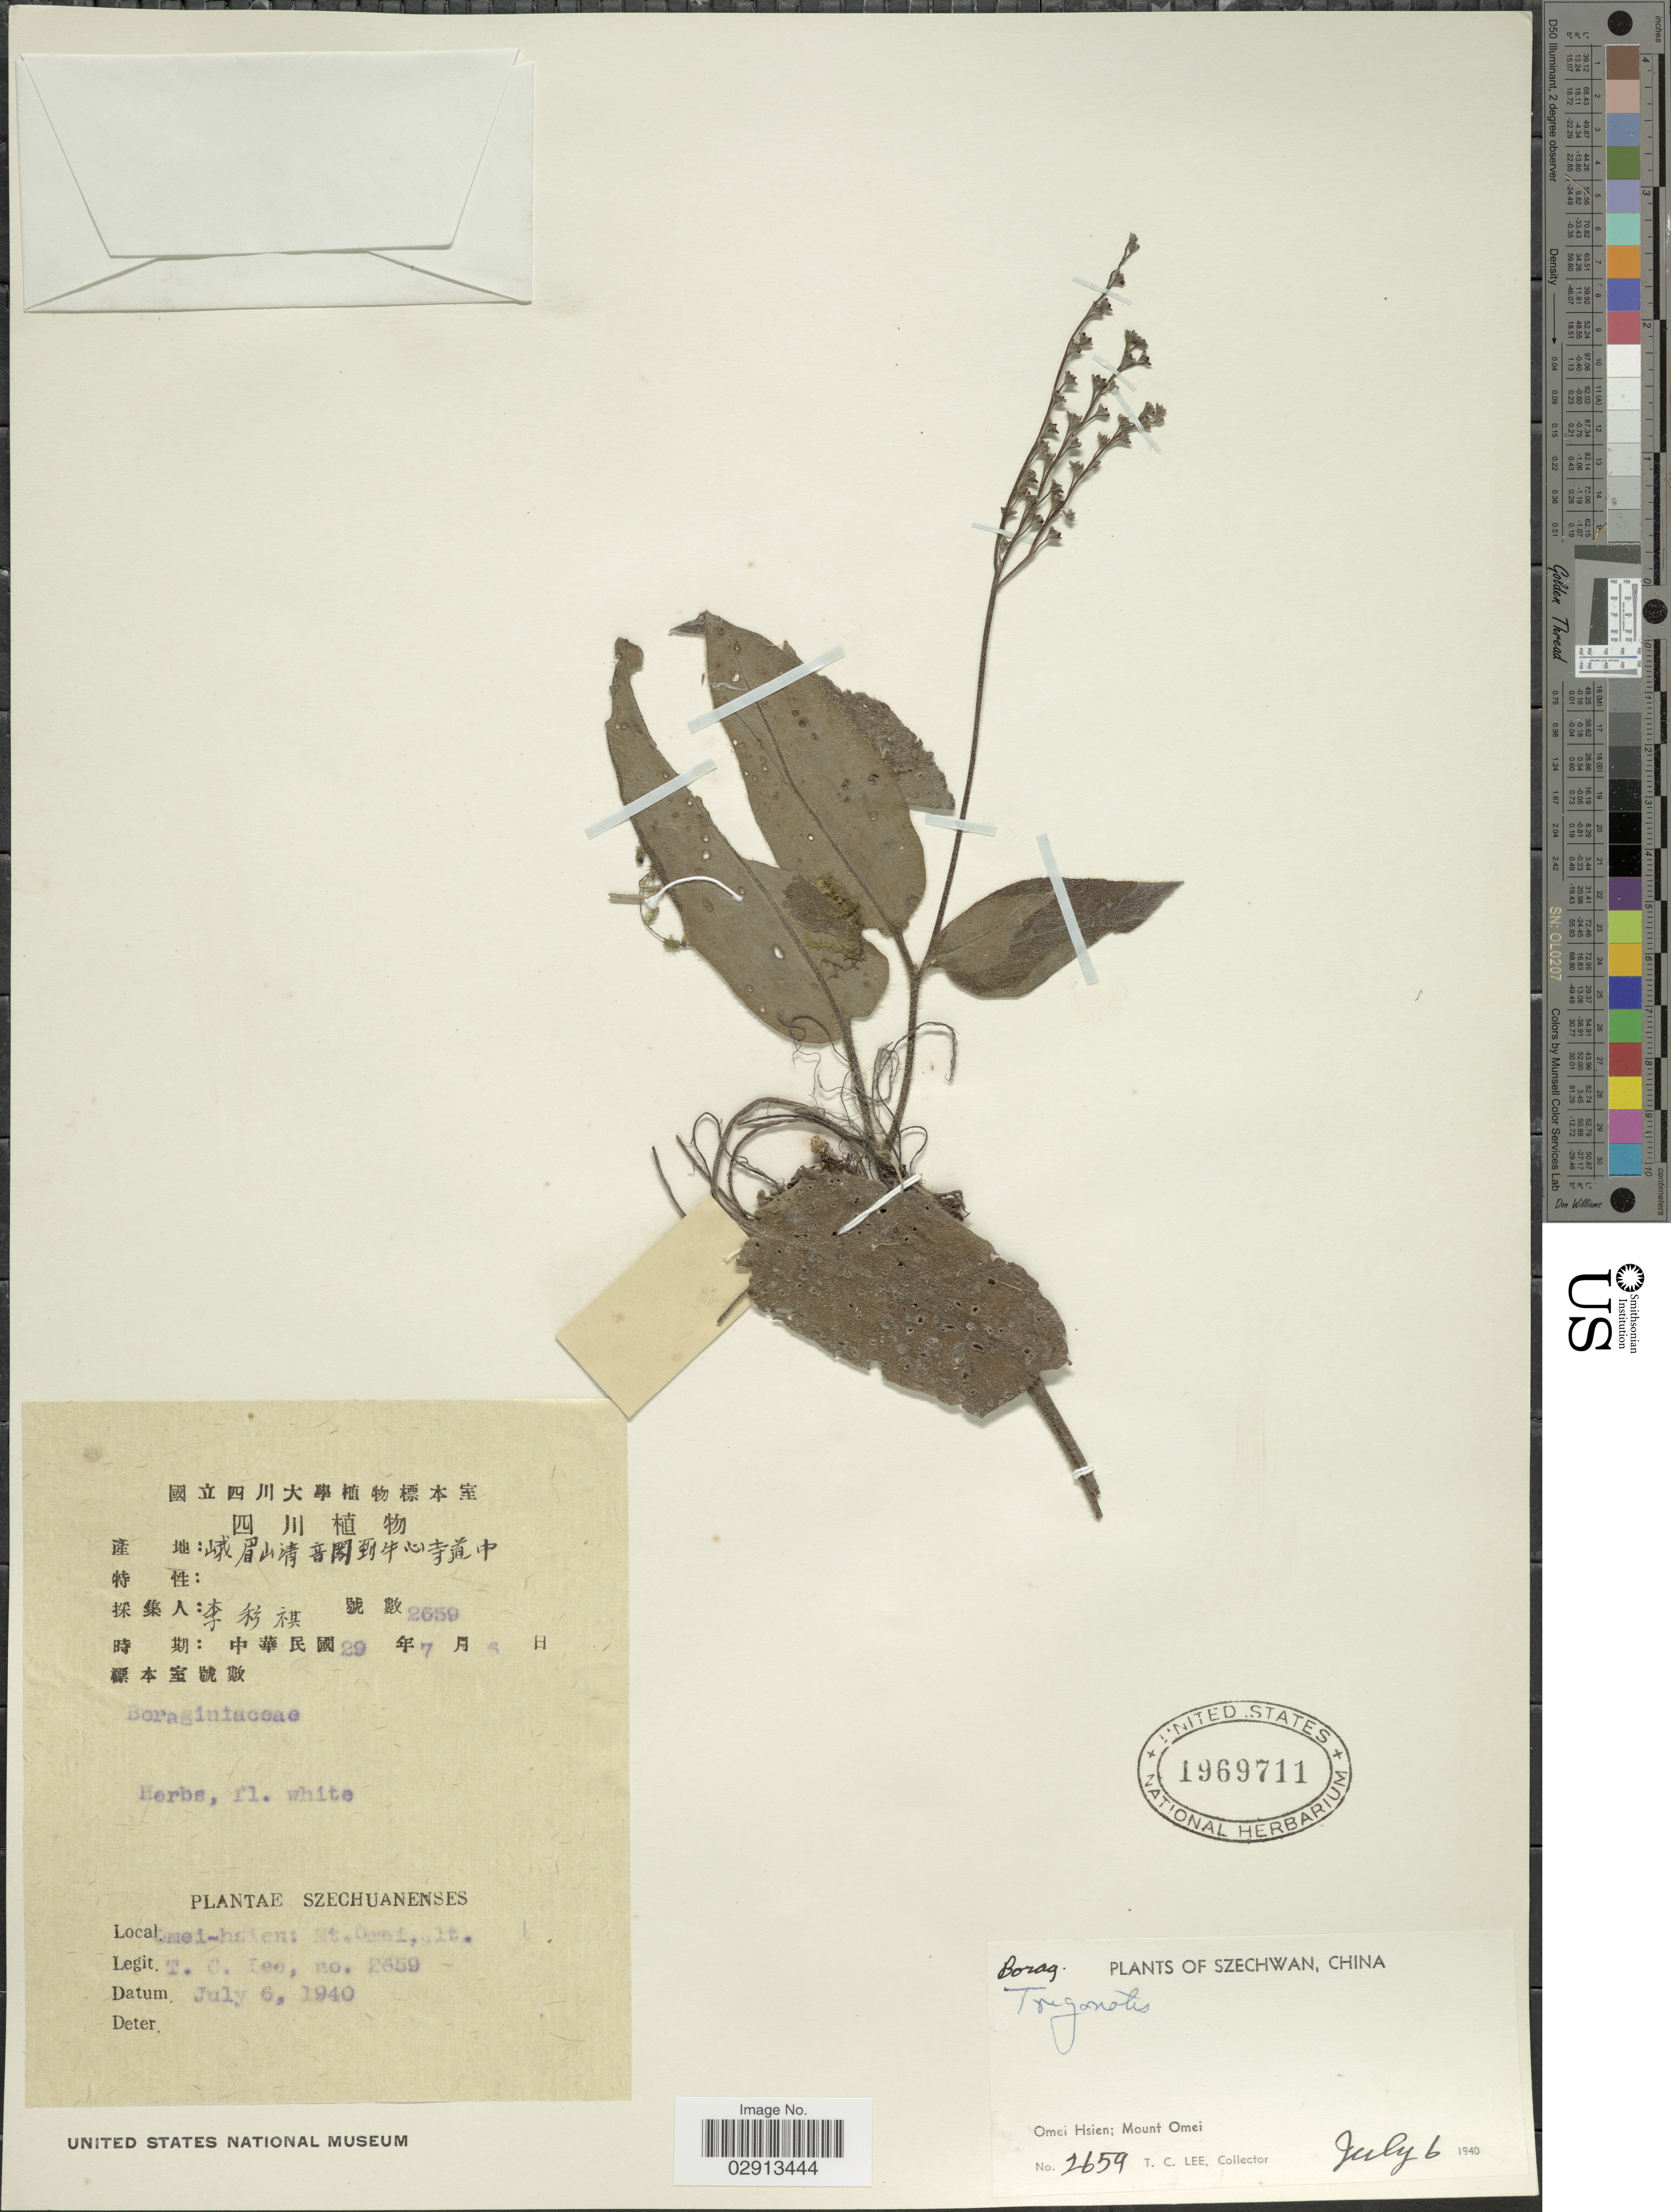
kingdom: Plantae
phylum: Tracheophyta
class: Magnoliopsida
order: Boraginales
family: Boraginaceae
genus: Trigonotis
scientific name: Trigonotis sp.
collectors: T. Lee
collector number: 2659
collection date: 1940-06-06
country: China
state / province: Sichuan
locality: Szechwan. Omei Hsien: Mount Omei.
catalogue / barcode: US 1969711